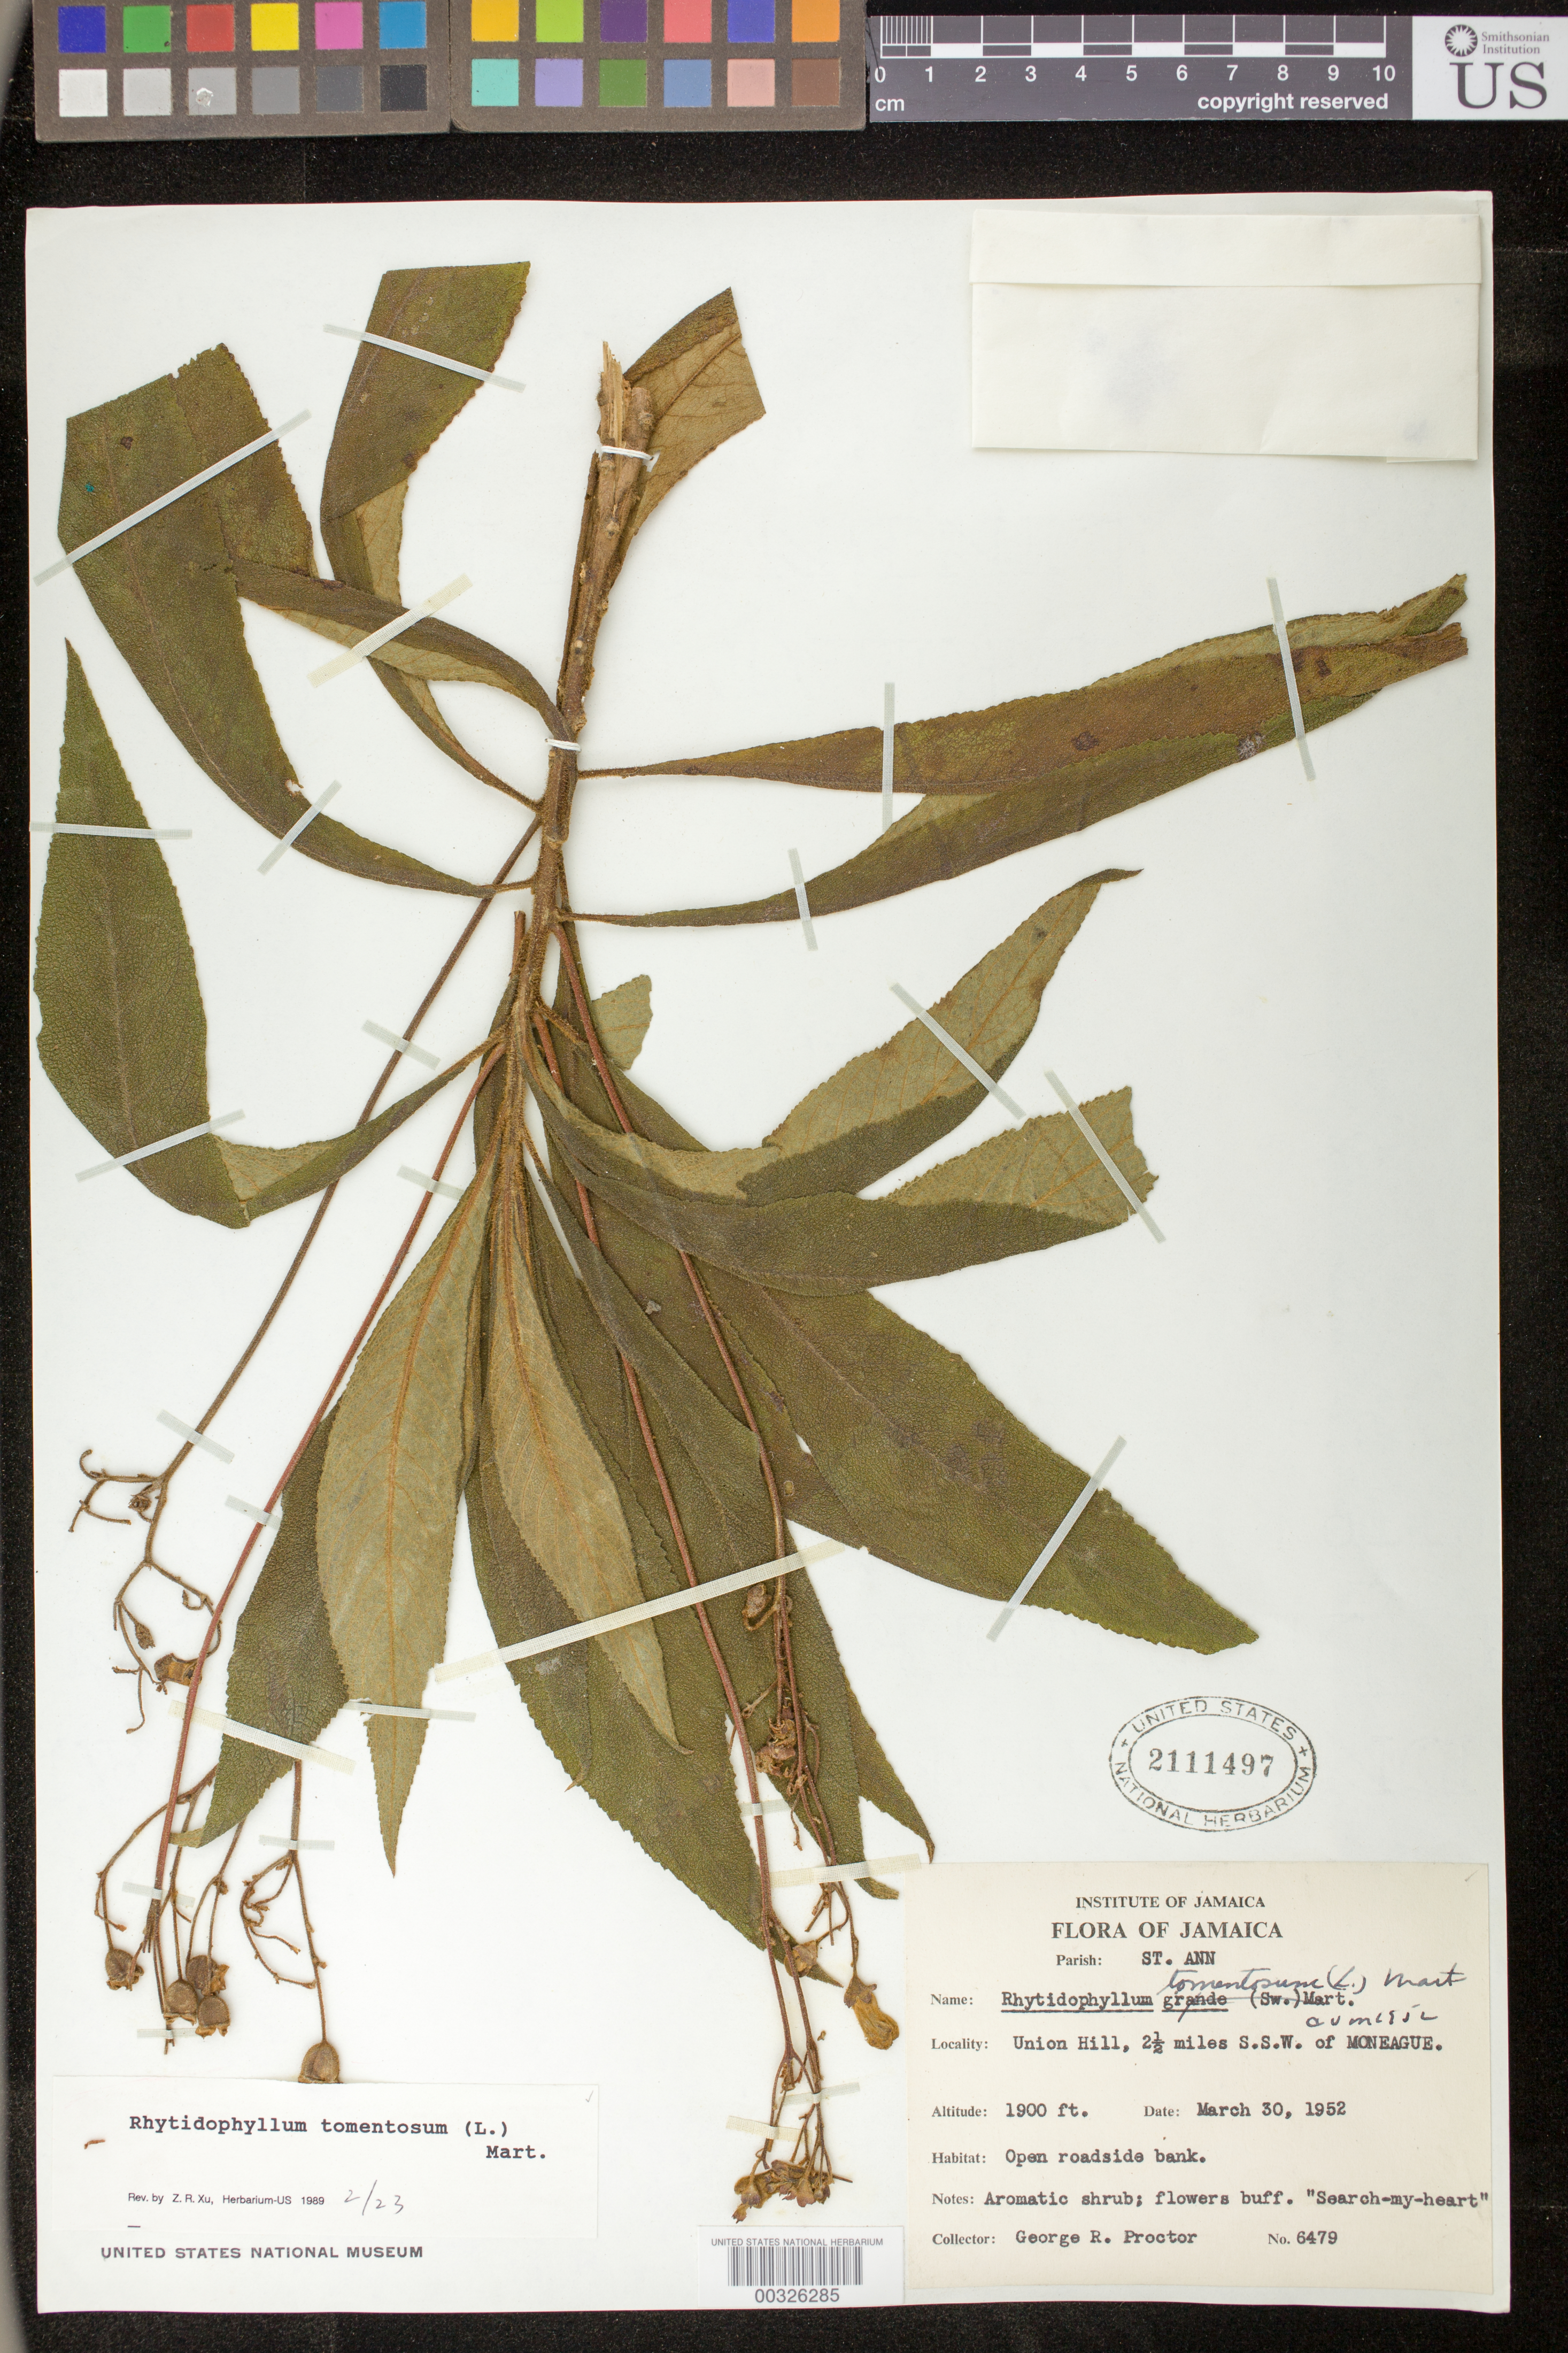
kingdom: Plantae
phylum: Tracheophyta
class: Magnoliopsida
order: Lamiales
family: Gesneriaceae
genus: Rhytidophyllum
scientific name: Rhytidophyllum tomentosum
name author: (L.) Mart.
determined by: Skog, Laurence E.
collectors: G. R. Proctor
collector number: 6479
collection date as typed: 30 Mar 1952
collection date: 1952-03-30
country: Jamaica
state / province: Saint Ann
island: Jamaica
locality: Union Hill, 2.5 miles SSW of Moneague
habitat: Open roadside bank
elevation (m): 579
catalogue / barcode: US 2111497